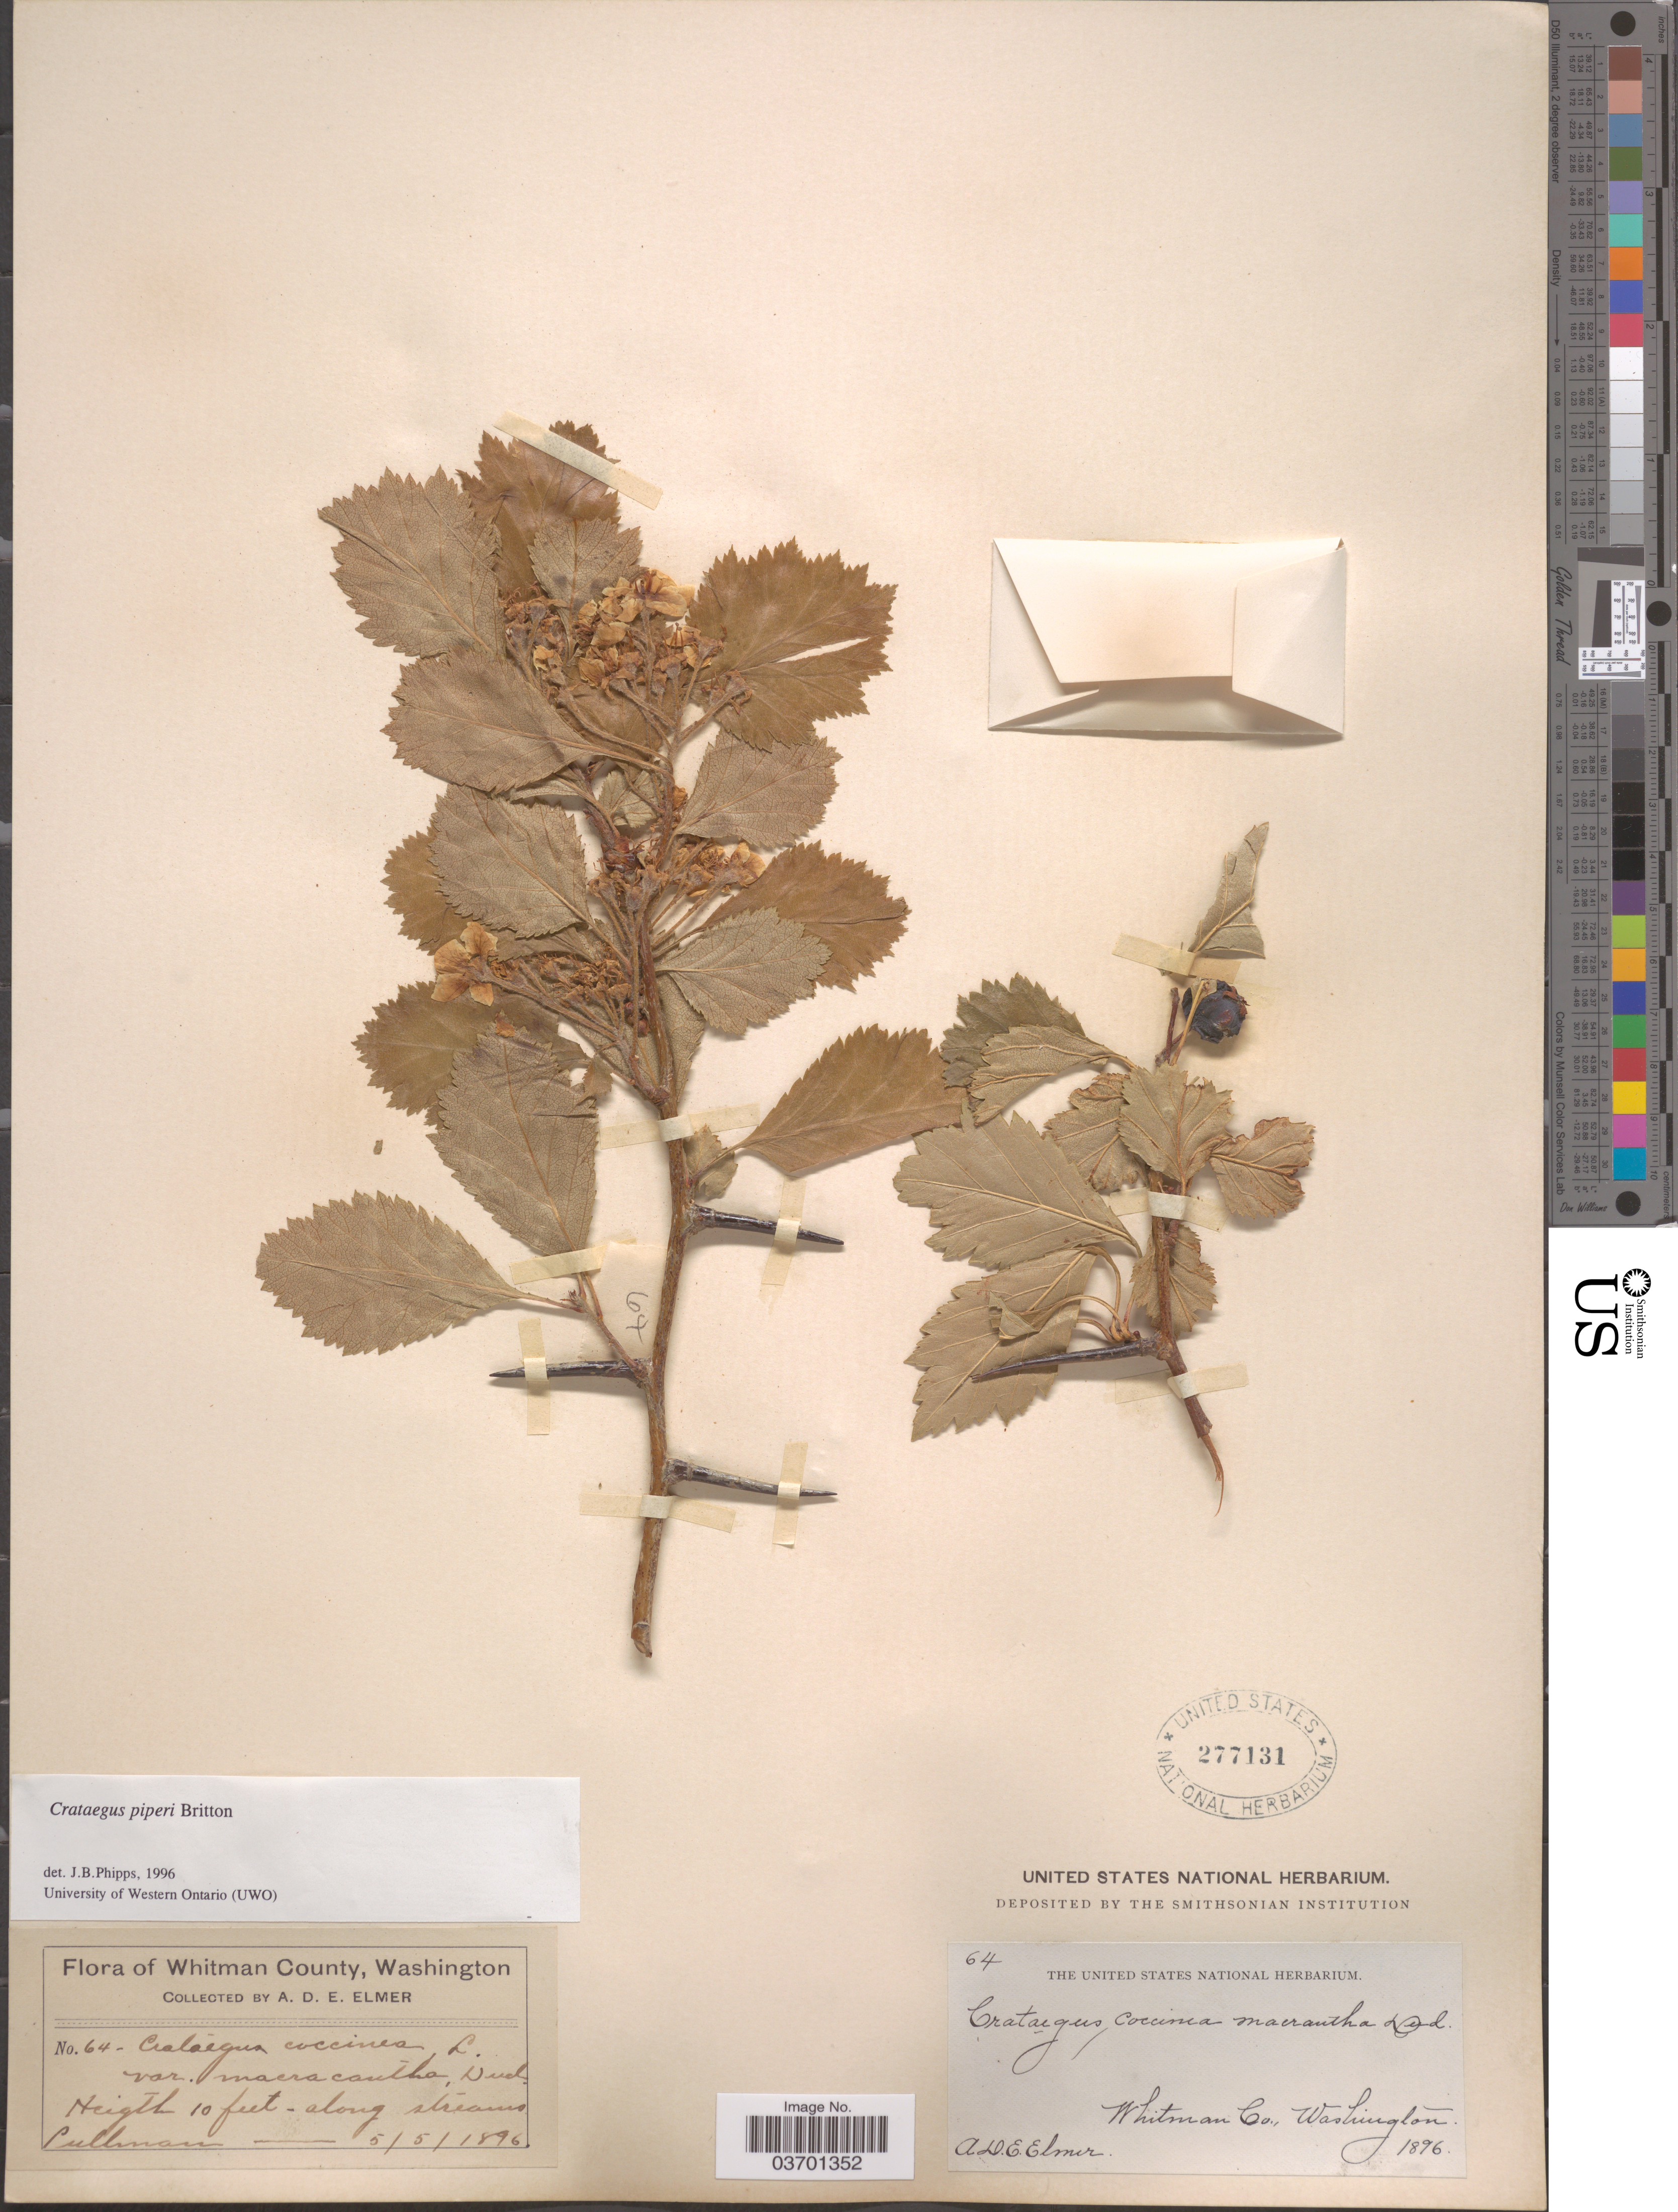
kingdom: Plantae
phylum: Tracheophyta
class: Magnoliopsida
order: Rosales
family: Rosaceae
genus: Crataegus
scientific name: Crataegus piperi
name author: Britton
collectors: A. D. E. Elmer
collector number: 64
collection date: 1896-05-05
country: United States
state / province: Washington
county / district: Whitman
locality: Whitman County. Along streams, Pullman.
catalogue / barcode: US 277131